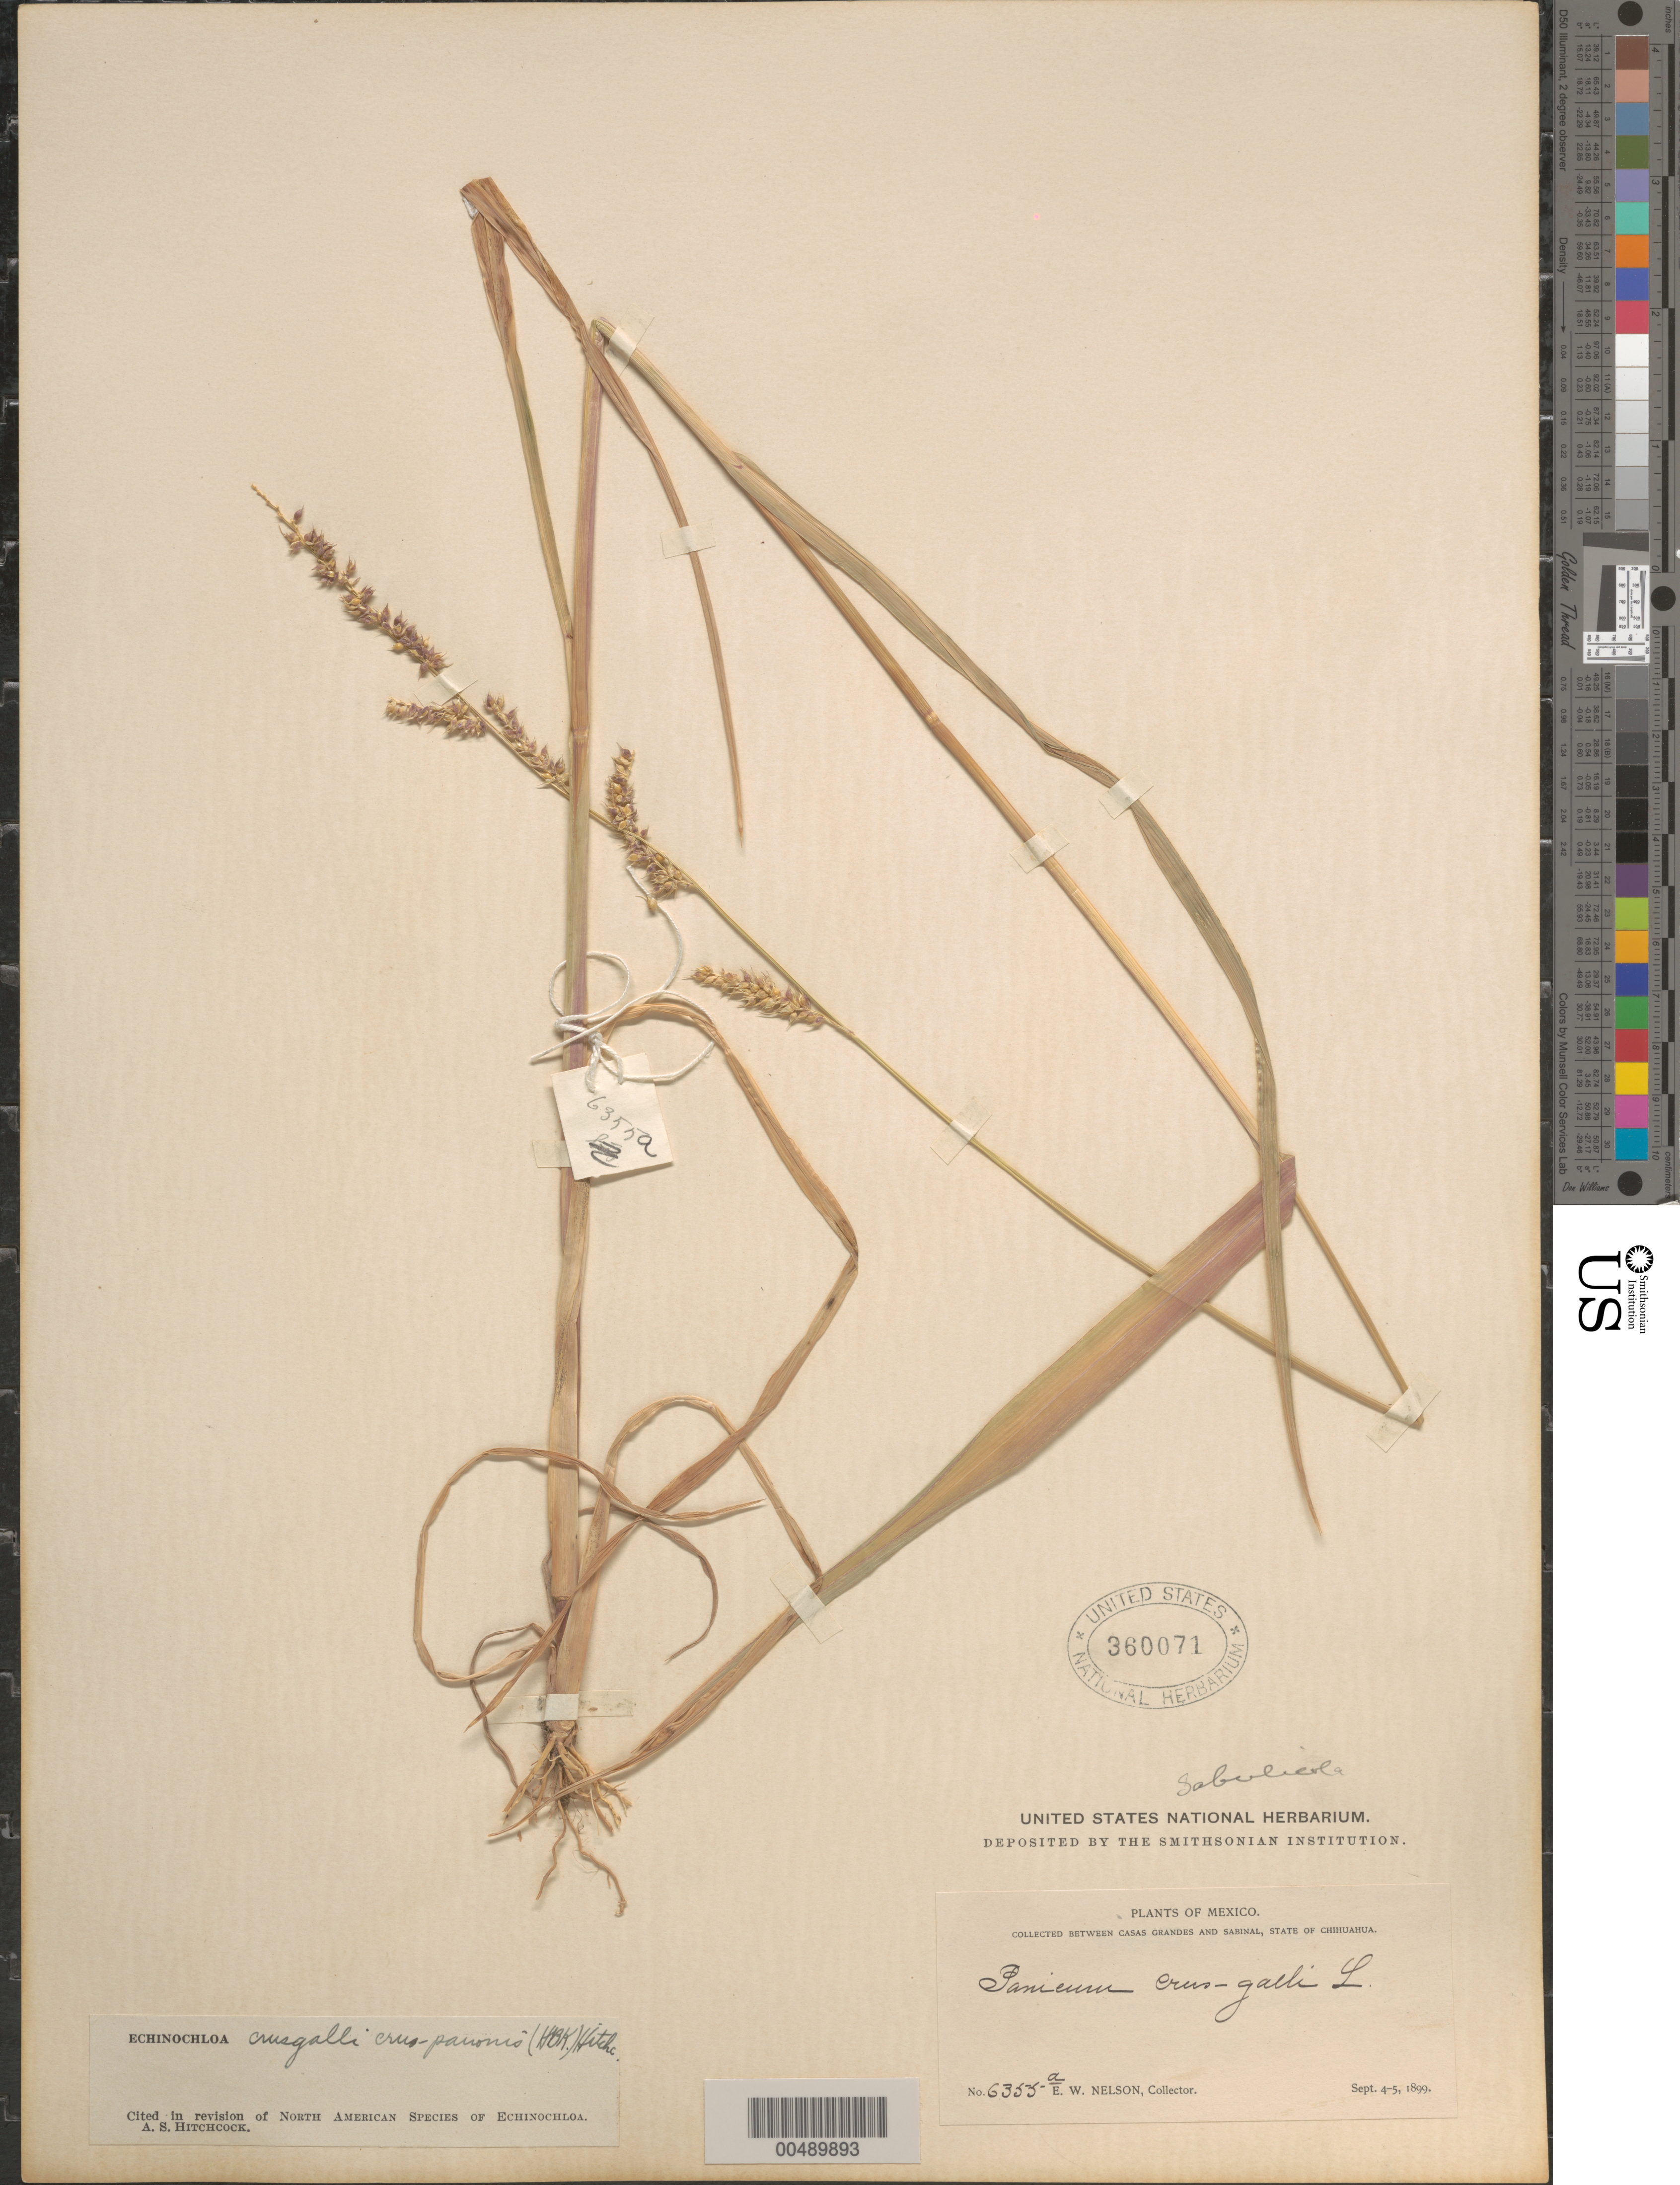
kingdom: Plantae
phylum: Tracheophyta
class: Liliopsida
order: Poales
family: Poaceae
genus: Echinochloa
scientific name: Echinochloa crus-pavonis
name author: (Kunth) Schult.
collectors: E. W. Nelson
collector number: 6355a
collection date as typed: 4 Sep 1899 to 5 Sep 1899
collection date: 1899-09-04/1899-09-05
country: Mexico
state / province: Chihuahua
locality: Between Casas Grandes and Sabinal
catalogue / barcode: US 360071